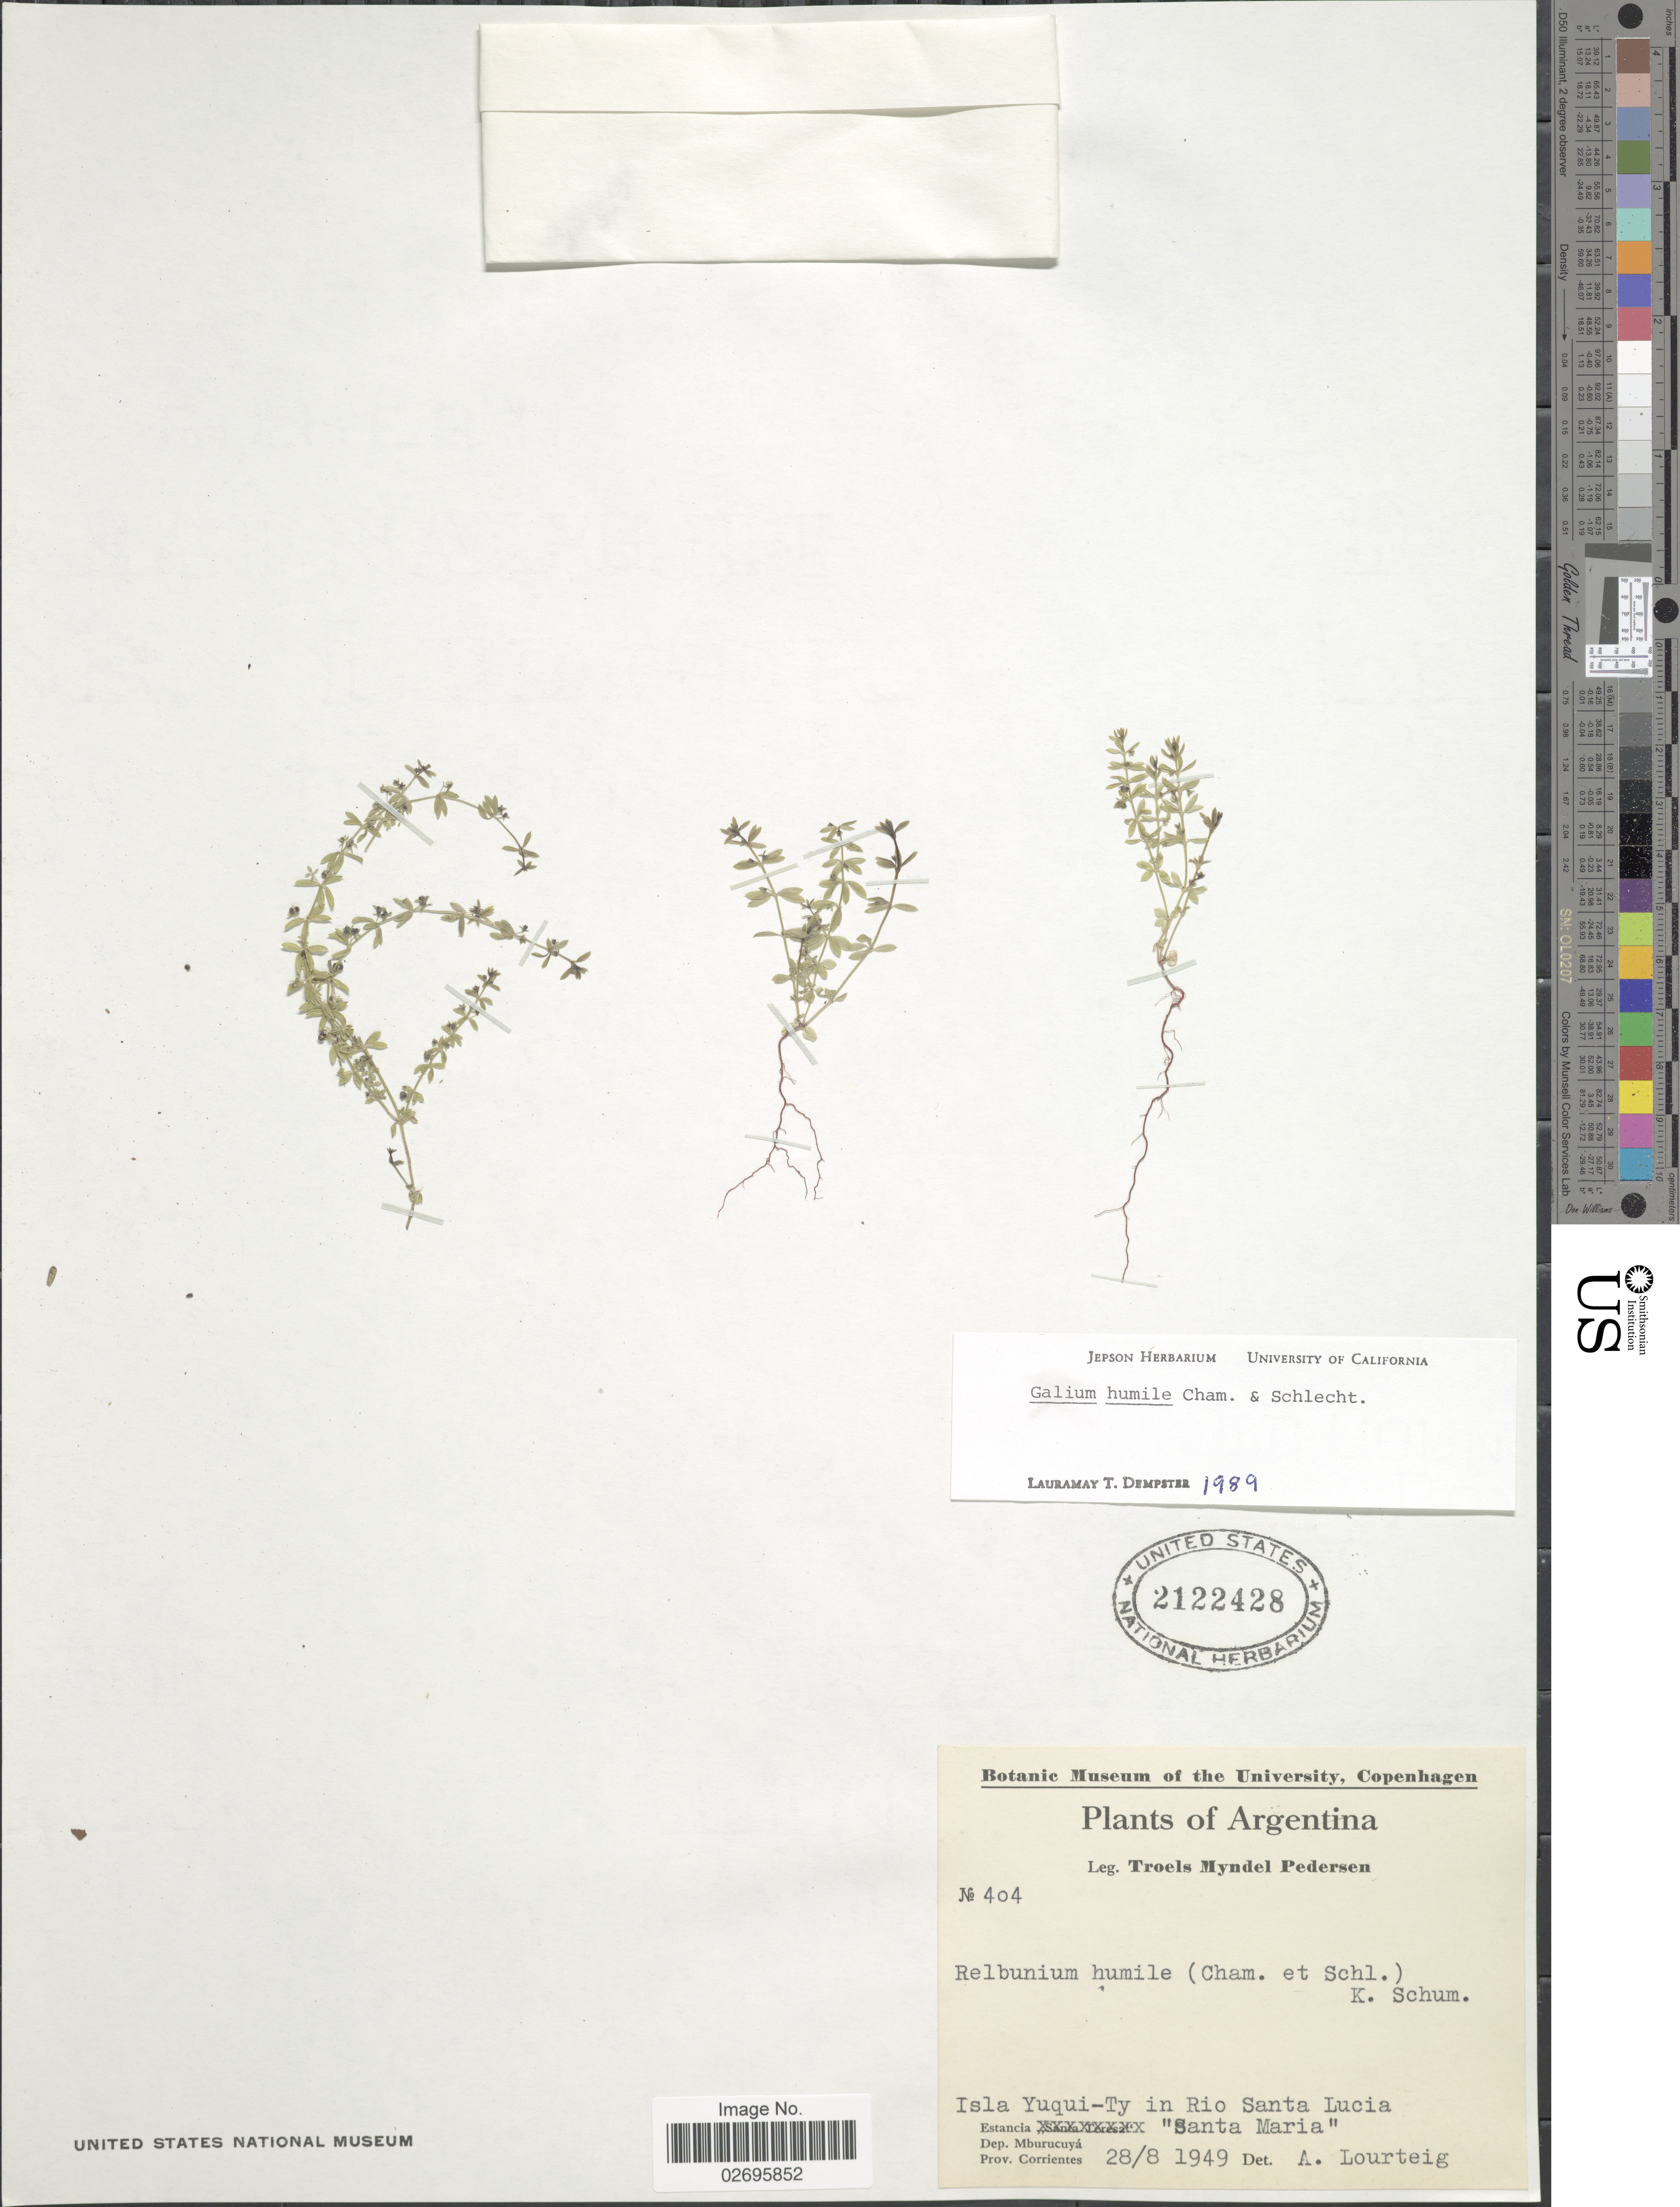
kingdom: Plantae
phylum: Tracheophyta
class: Magnoliopsida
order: Gentianales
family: Rubiaceae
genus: Galium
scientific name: Galium humile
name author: Cham. & Schltdl.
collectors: T. Pederson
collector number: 404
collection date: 1949-08-28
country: Argentina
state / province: Corrientes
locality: Isla Yuqui-Ty in Rio Santa Lucia Estancia 'Santa Maria' Dep. Mburucuyá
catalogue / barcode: US 2122428